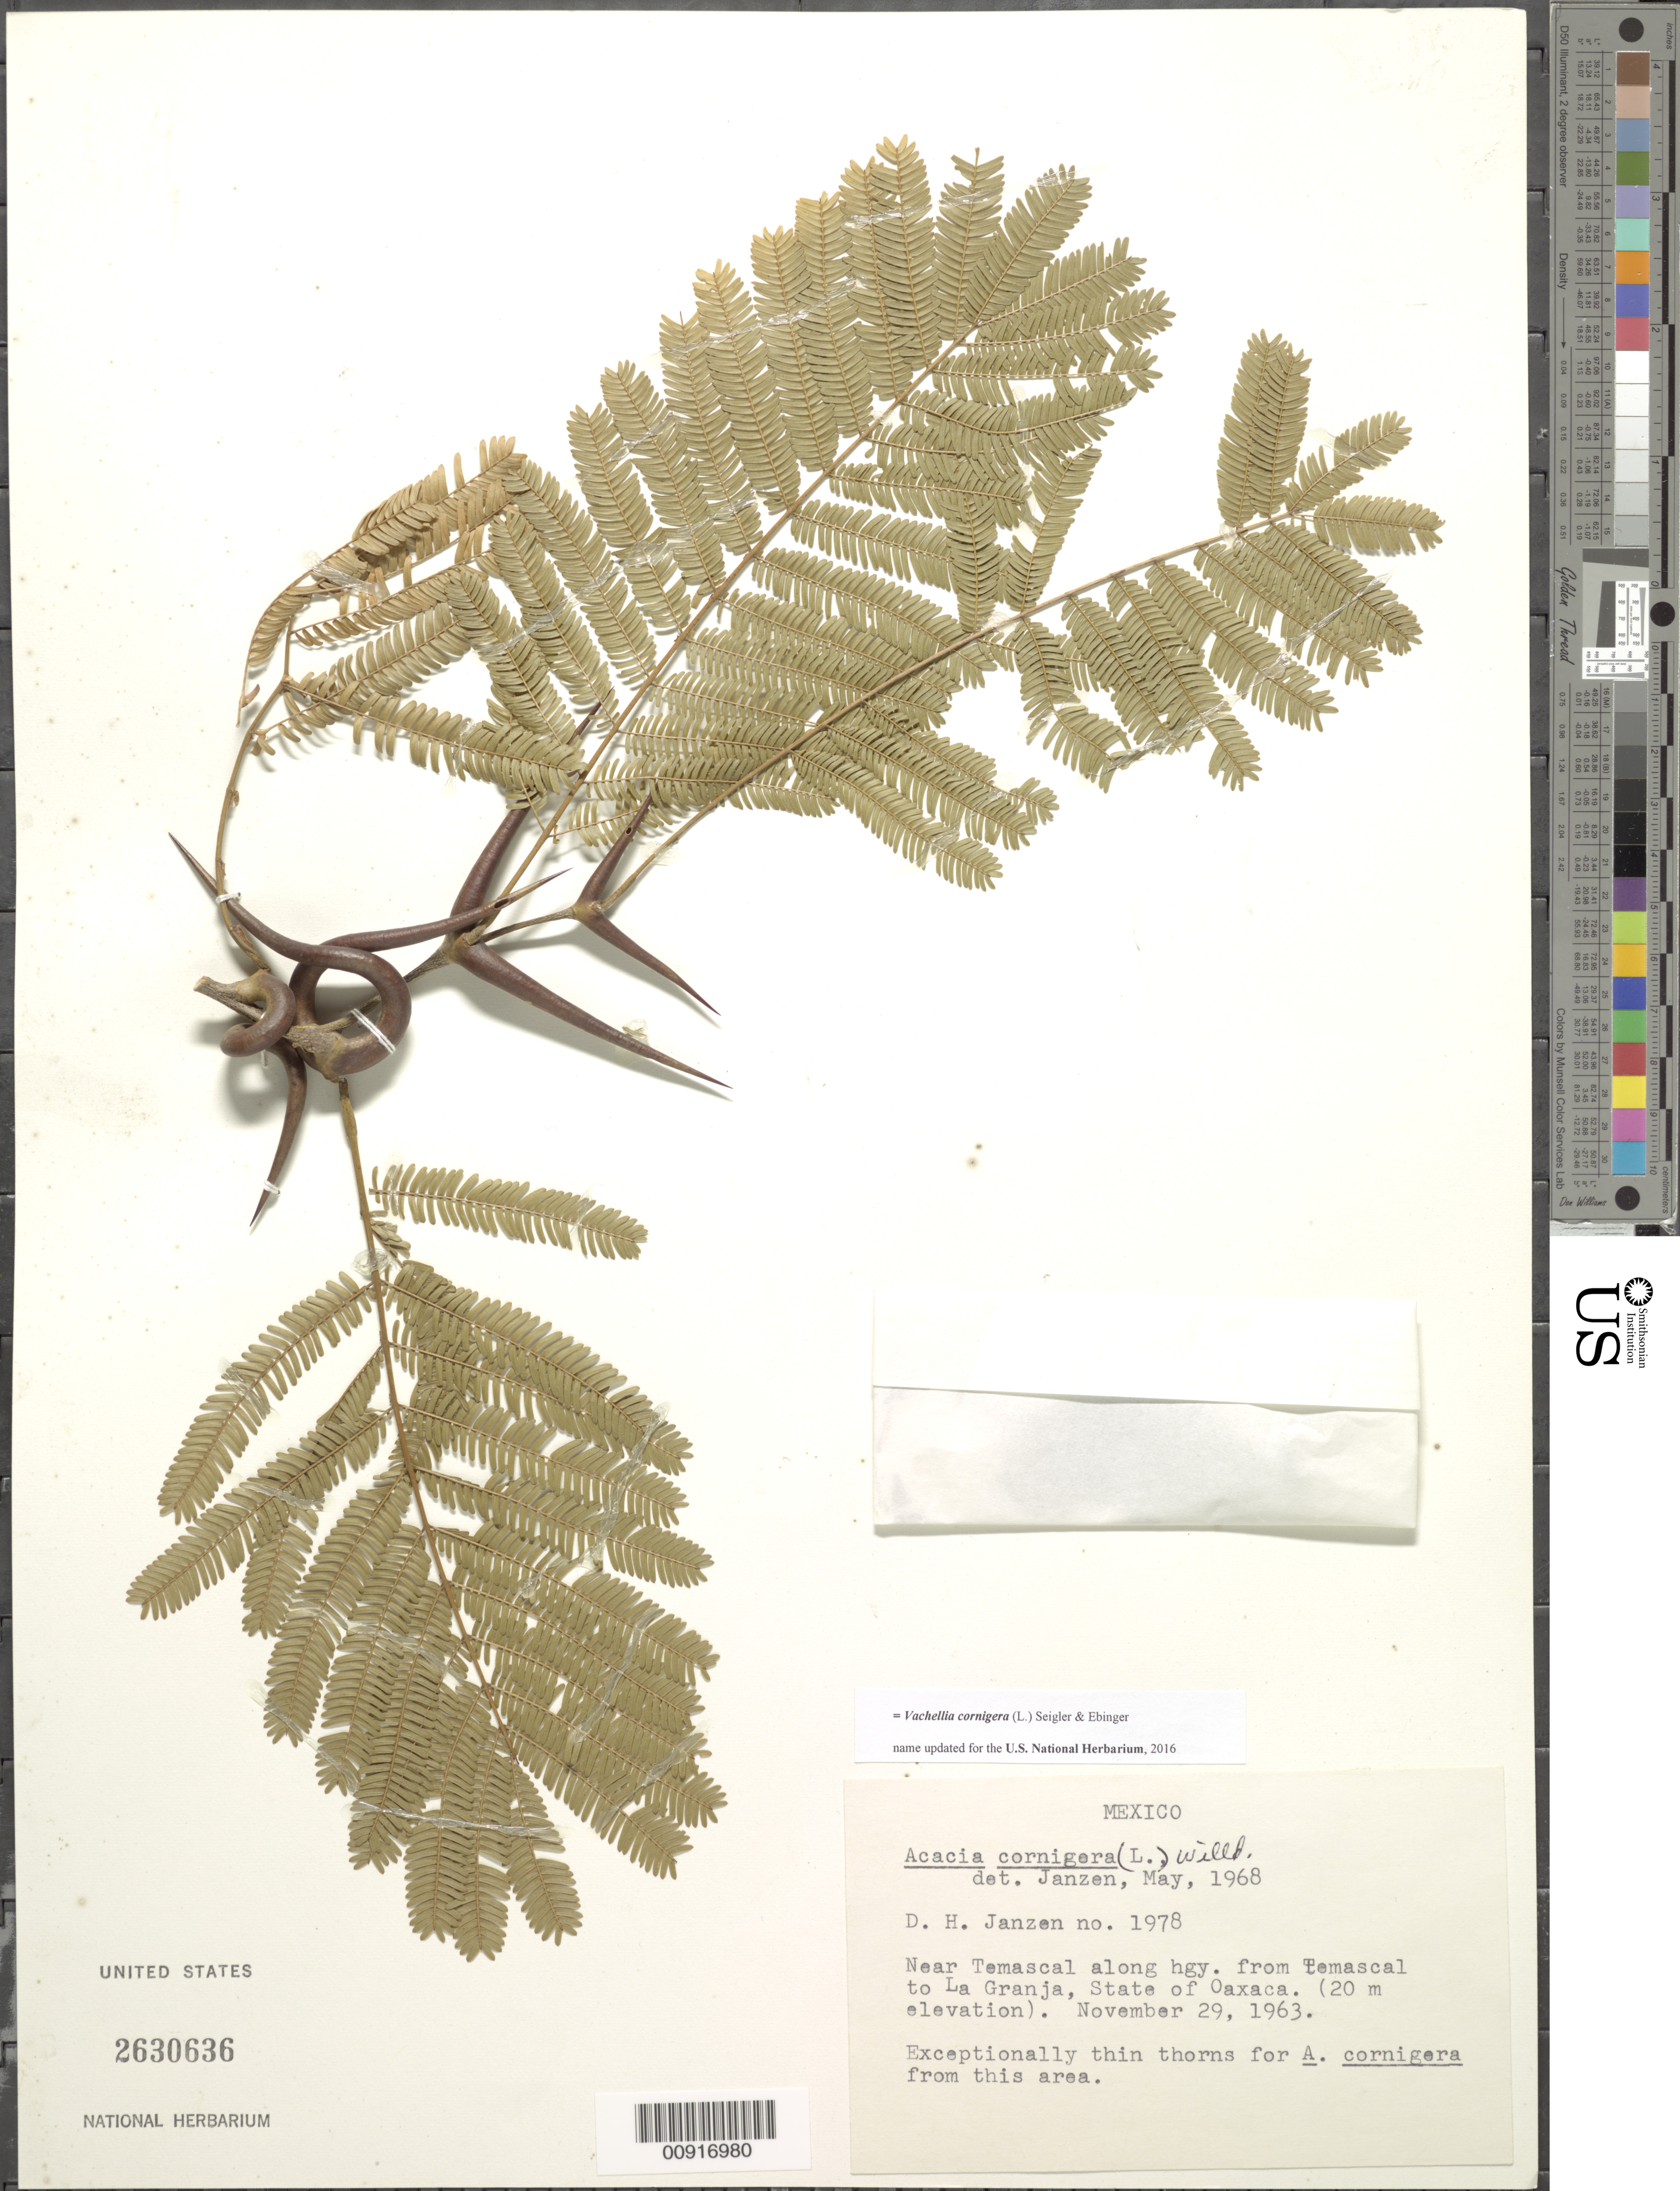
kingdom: Plantae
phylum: Tracheophyta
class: Magnoliopsida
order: Fabales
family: Fabaceae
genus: Vachellia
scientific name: Vachellia cornigera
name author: (L.) Seigler & Ebinger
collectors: D. Janzen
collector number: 1978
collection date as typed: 29 Nov 1963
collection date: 1963-11-29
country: Mexico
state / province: Oaxaca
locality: Near Temascal along hwy. from Temascal to La Granja, State of Oaxaca.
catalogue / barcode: US 2630636